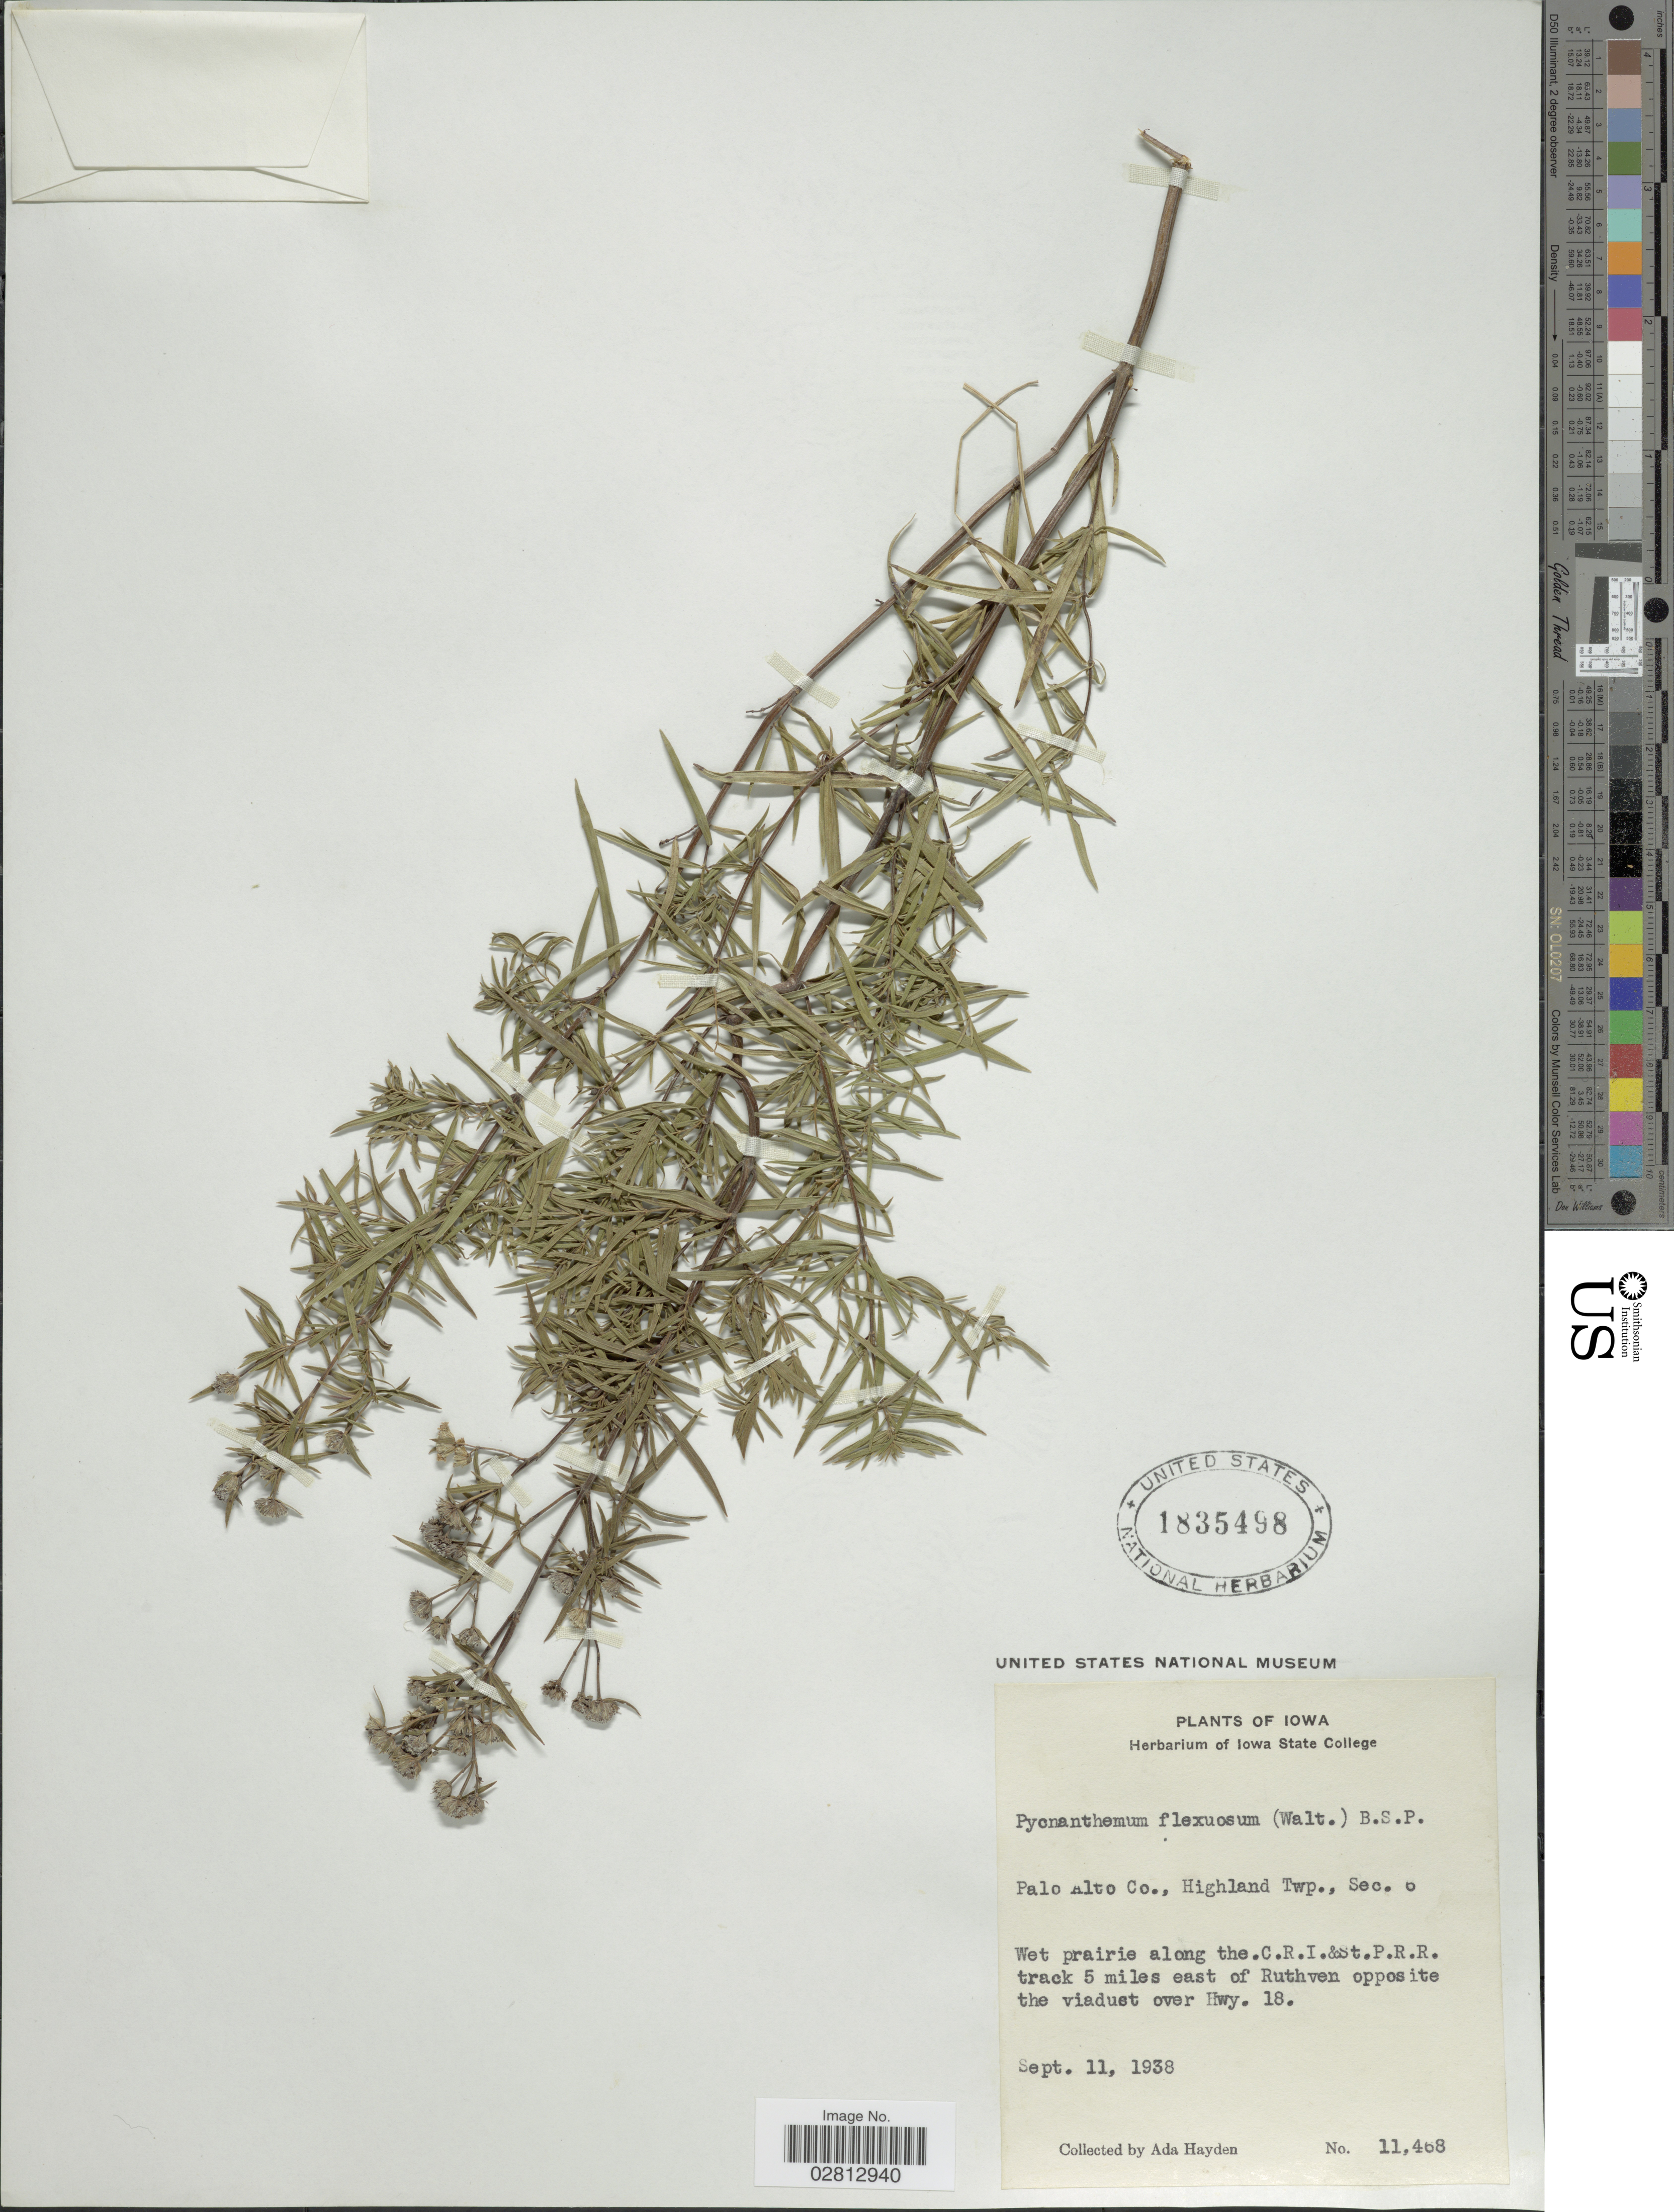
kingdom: Plantae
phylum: Tracheophyta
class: Magnoliopsida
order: Lamiales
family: Lamiaceae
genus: Pycnanthemum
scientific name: Pycnanthemum tenuifolium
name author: Schrad.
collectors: Ada Hayden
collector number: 11468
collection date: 1938-09-11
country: United States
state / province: Iowa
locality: Palo Alto Co., Highland Twp., Sec. 6. Wet prairie along the C.R.I. & St.P.R.R. track 5 miles east of Ruthven opposite the viadust over Hwy.18.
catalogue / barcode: US 1835498